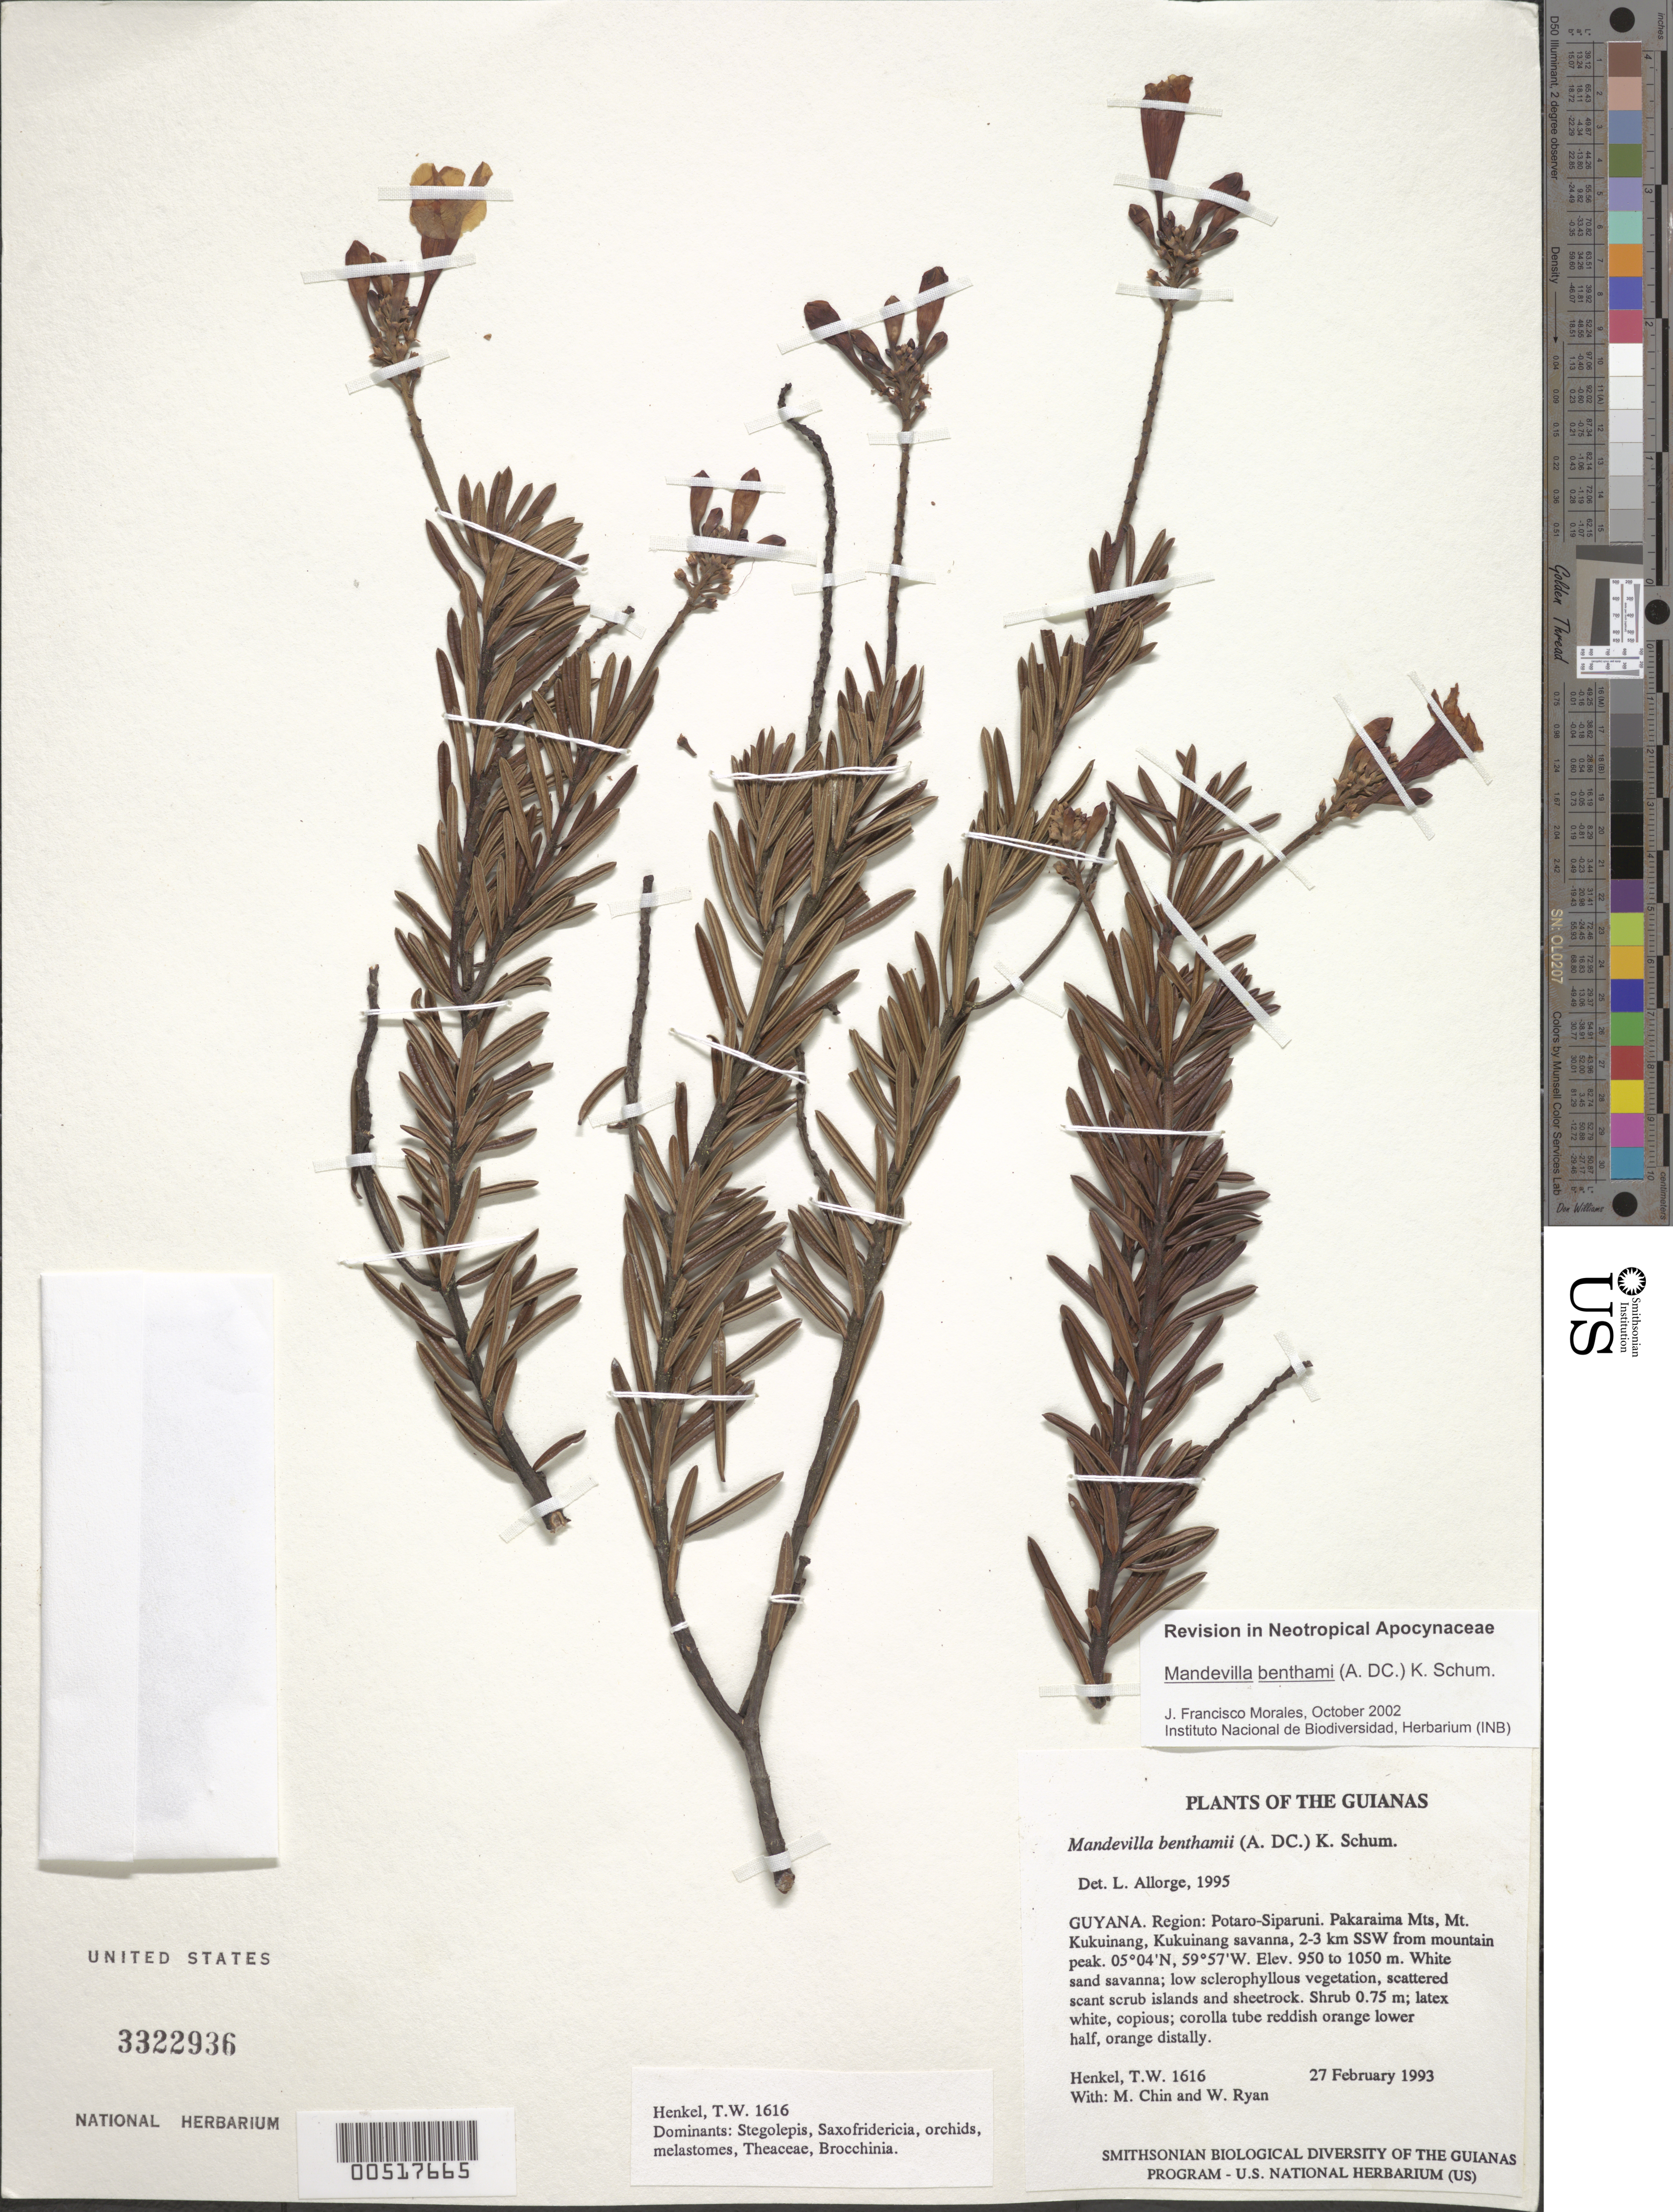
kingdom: Plantae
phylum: Tracheophyta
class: Magnoliopsida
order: Gentianales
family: Apocynaceae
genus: Mandevilla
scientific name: Mandevilla benthamii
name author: (A. DC.) K. Schum.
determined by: Morales, J. F.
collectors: T. Henkel, M. Chin & W. Ryan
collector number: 1616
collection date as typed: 27 February 1993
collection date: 1993-02-27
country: Guyana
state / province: Potaro-Siparuni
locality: Pakaraima Mts, Mt. Kukuinang, Kukuinang savanna, 2-3 km SSW from mountain peak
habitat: White sand savanna; low sclerophyllous vegetation, scattered scant scrub islands and sheetrock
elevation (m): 950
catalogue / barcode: US 3322936